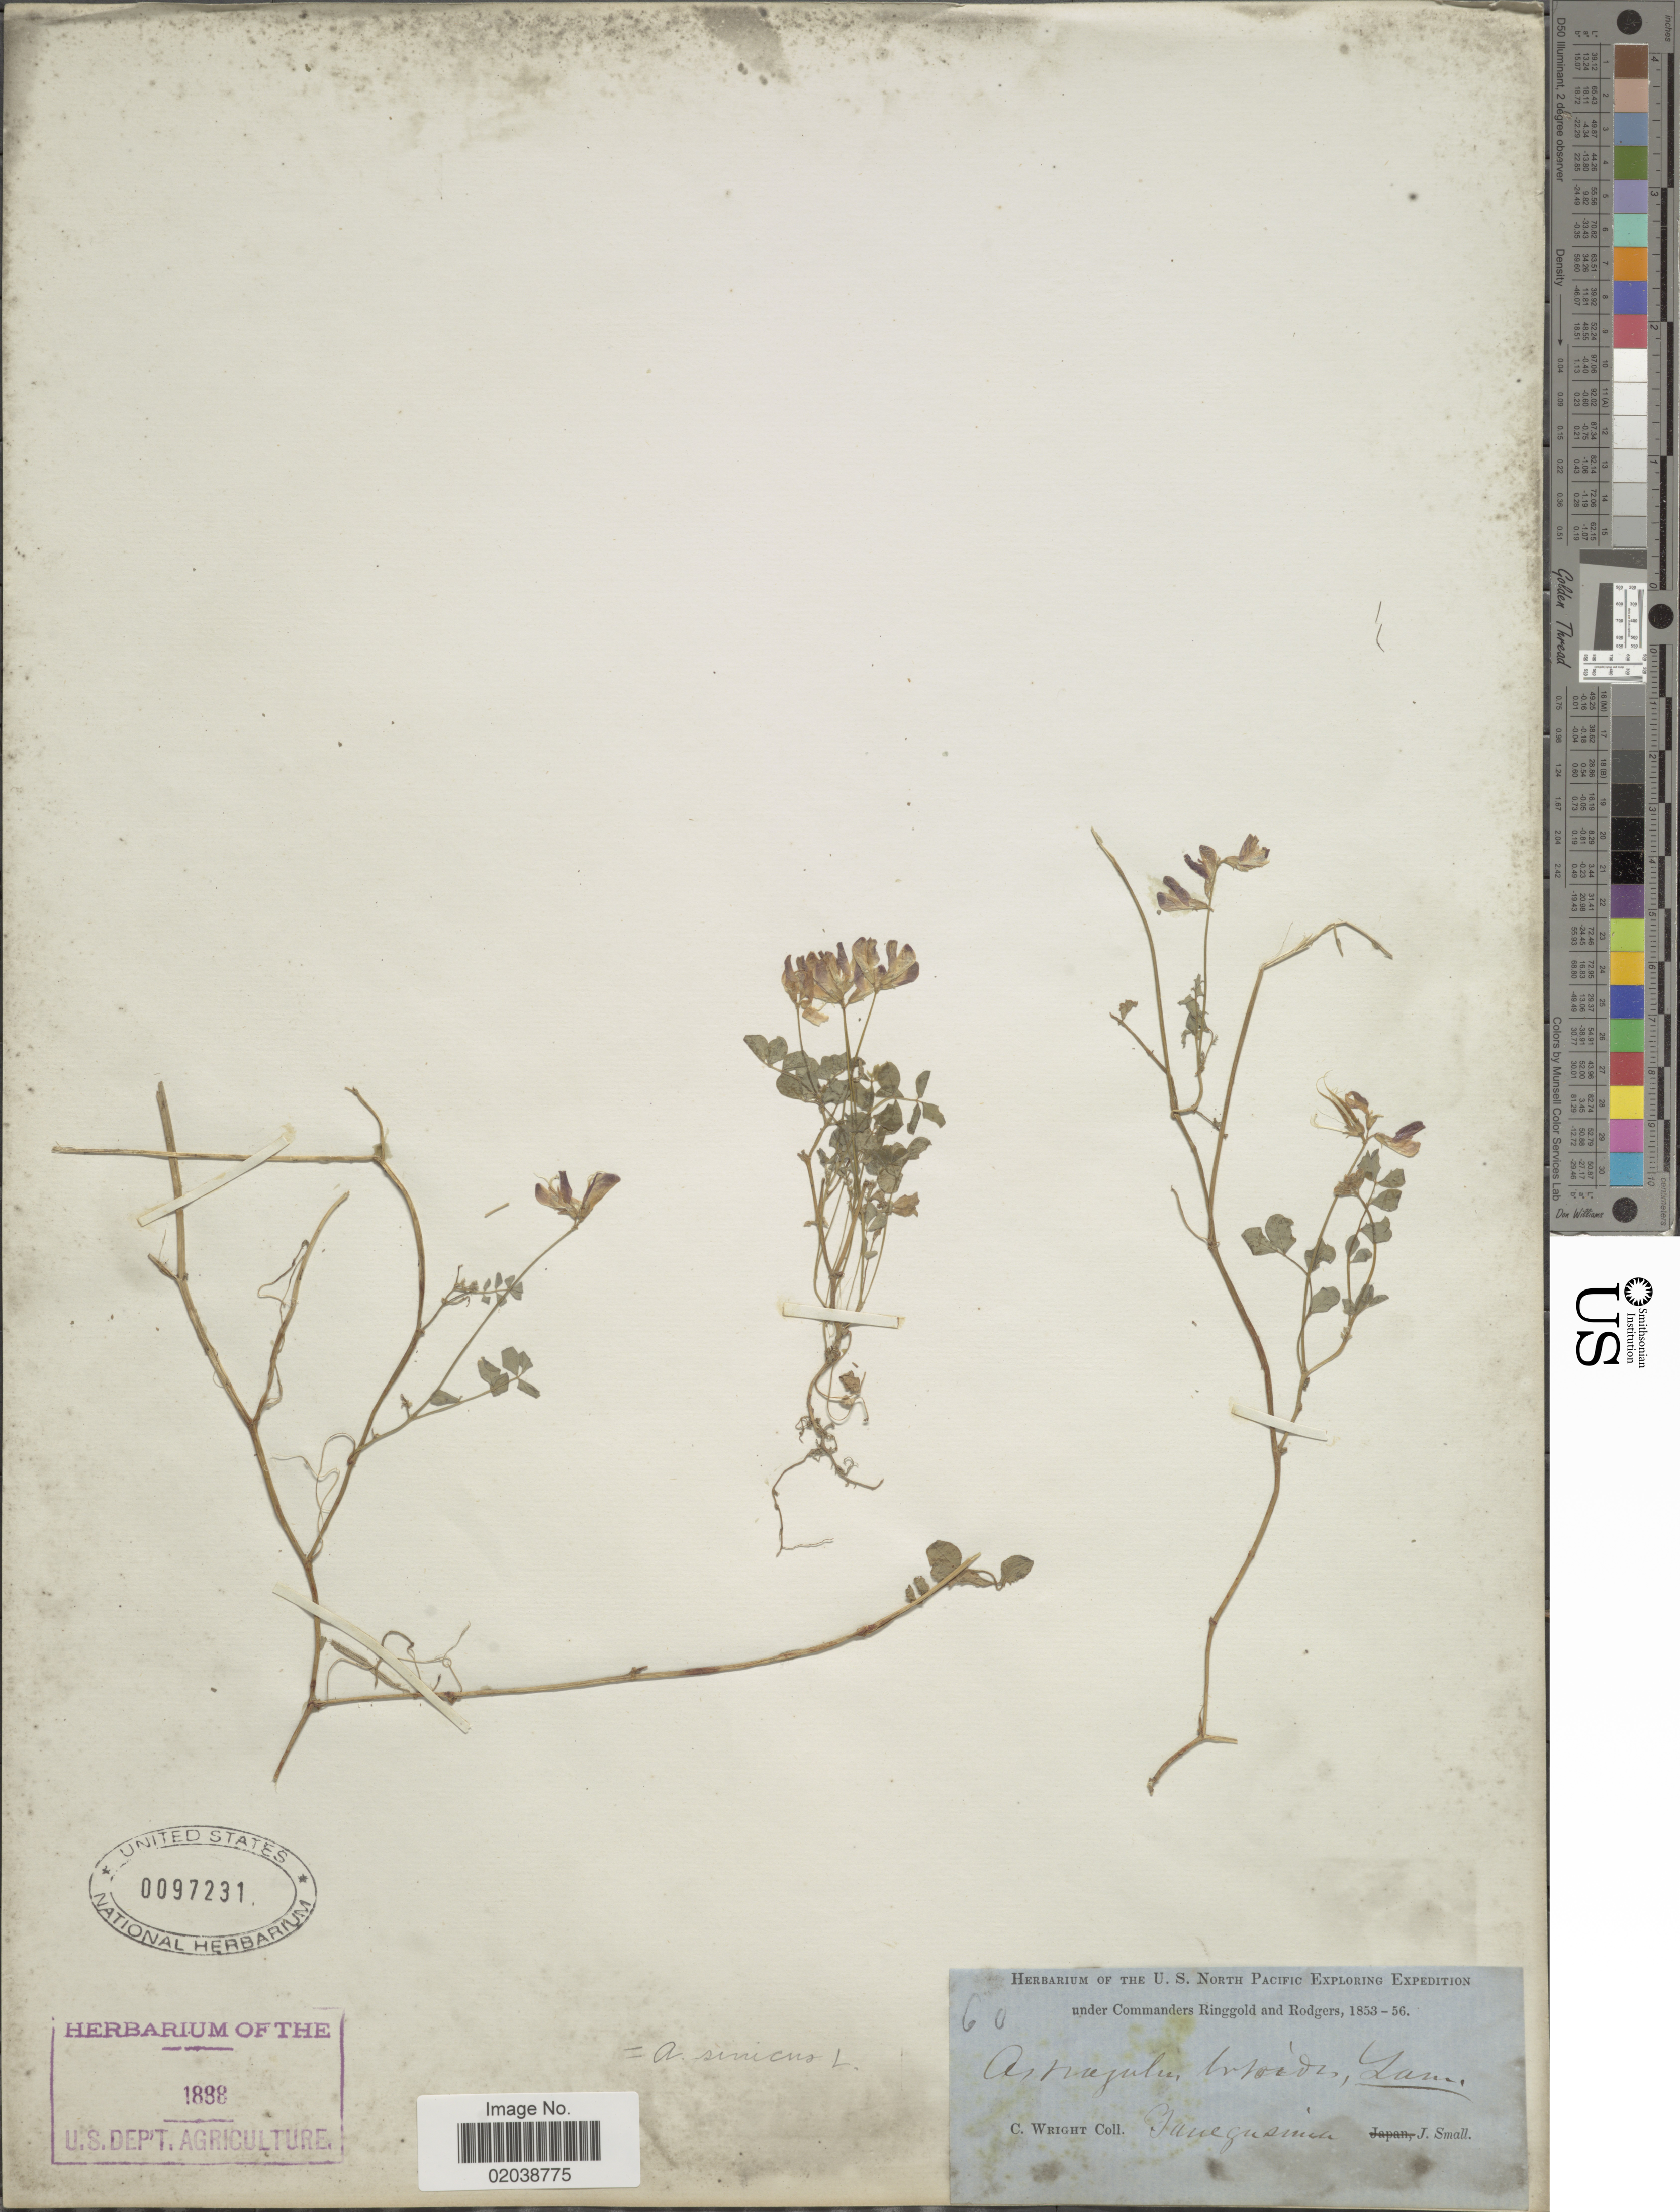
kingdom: Plantae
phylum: Tracheophyta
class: Magnoliopsida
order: Fabales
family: Fabaceae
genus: Astragalus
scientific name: Astragalus sinicus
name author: L.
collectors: C. Wright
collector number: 60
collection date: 1853/1856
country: Japan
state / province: Kagosima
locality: Tanegashima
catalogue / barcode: US 97231